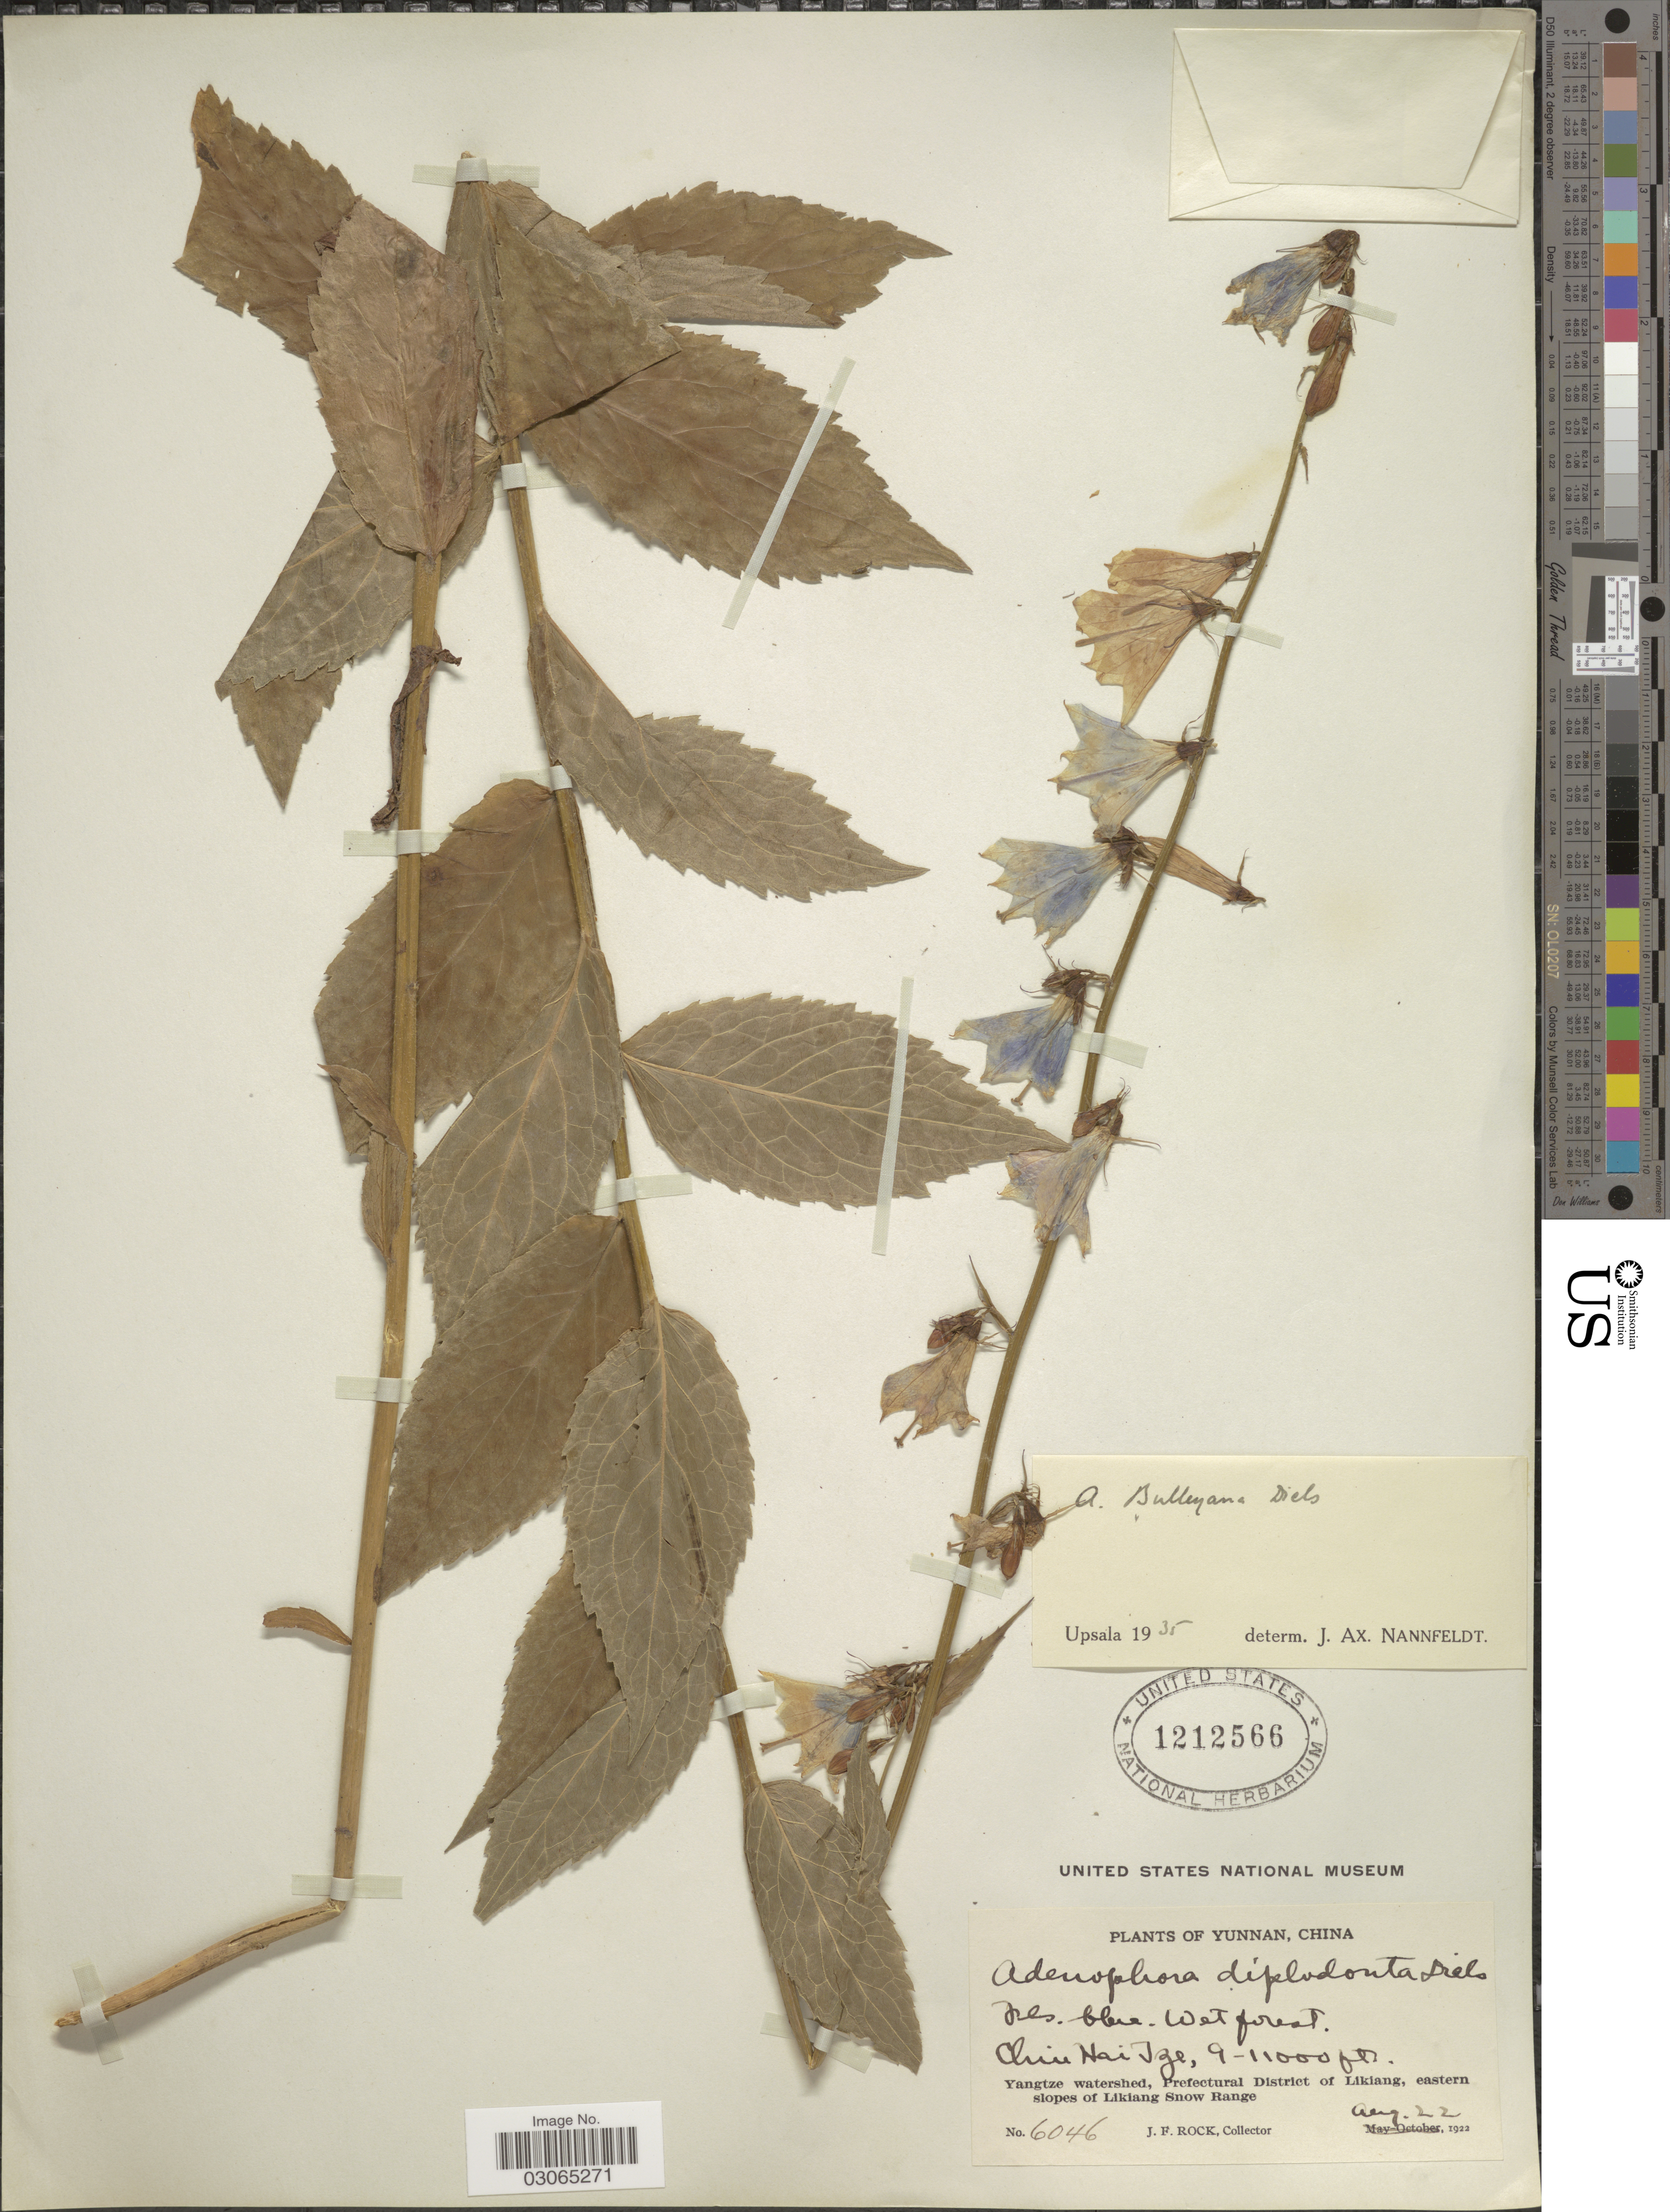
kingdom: Plantae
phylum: Tracheophyta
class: Magnoliopsida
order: Asterales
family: Campanulaceae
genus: Adenophora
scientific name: Adenophora bulleyana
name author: Diels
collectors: J. Rock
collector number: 6046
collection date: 1922-08-22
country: China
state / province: Yunnan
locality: Chin Hai Tze. Yangtze watershed, Prefectural District of Likiang, eastern slopes of Likiang Snow Range.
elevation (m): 2743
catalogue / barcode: US 1212566